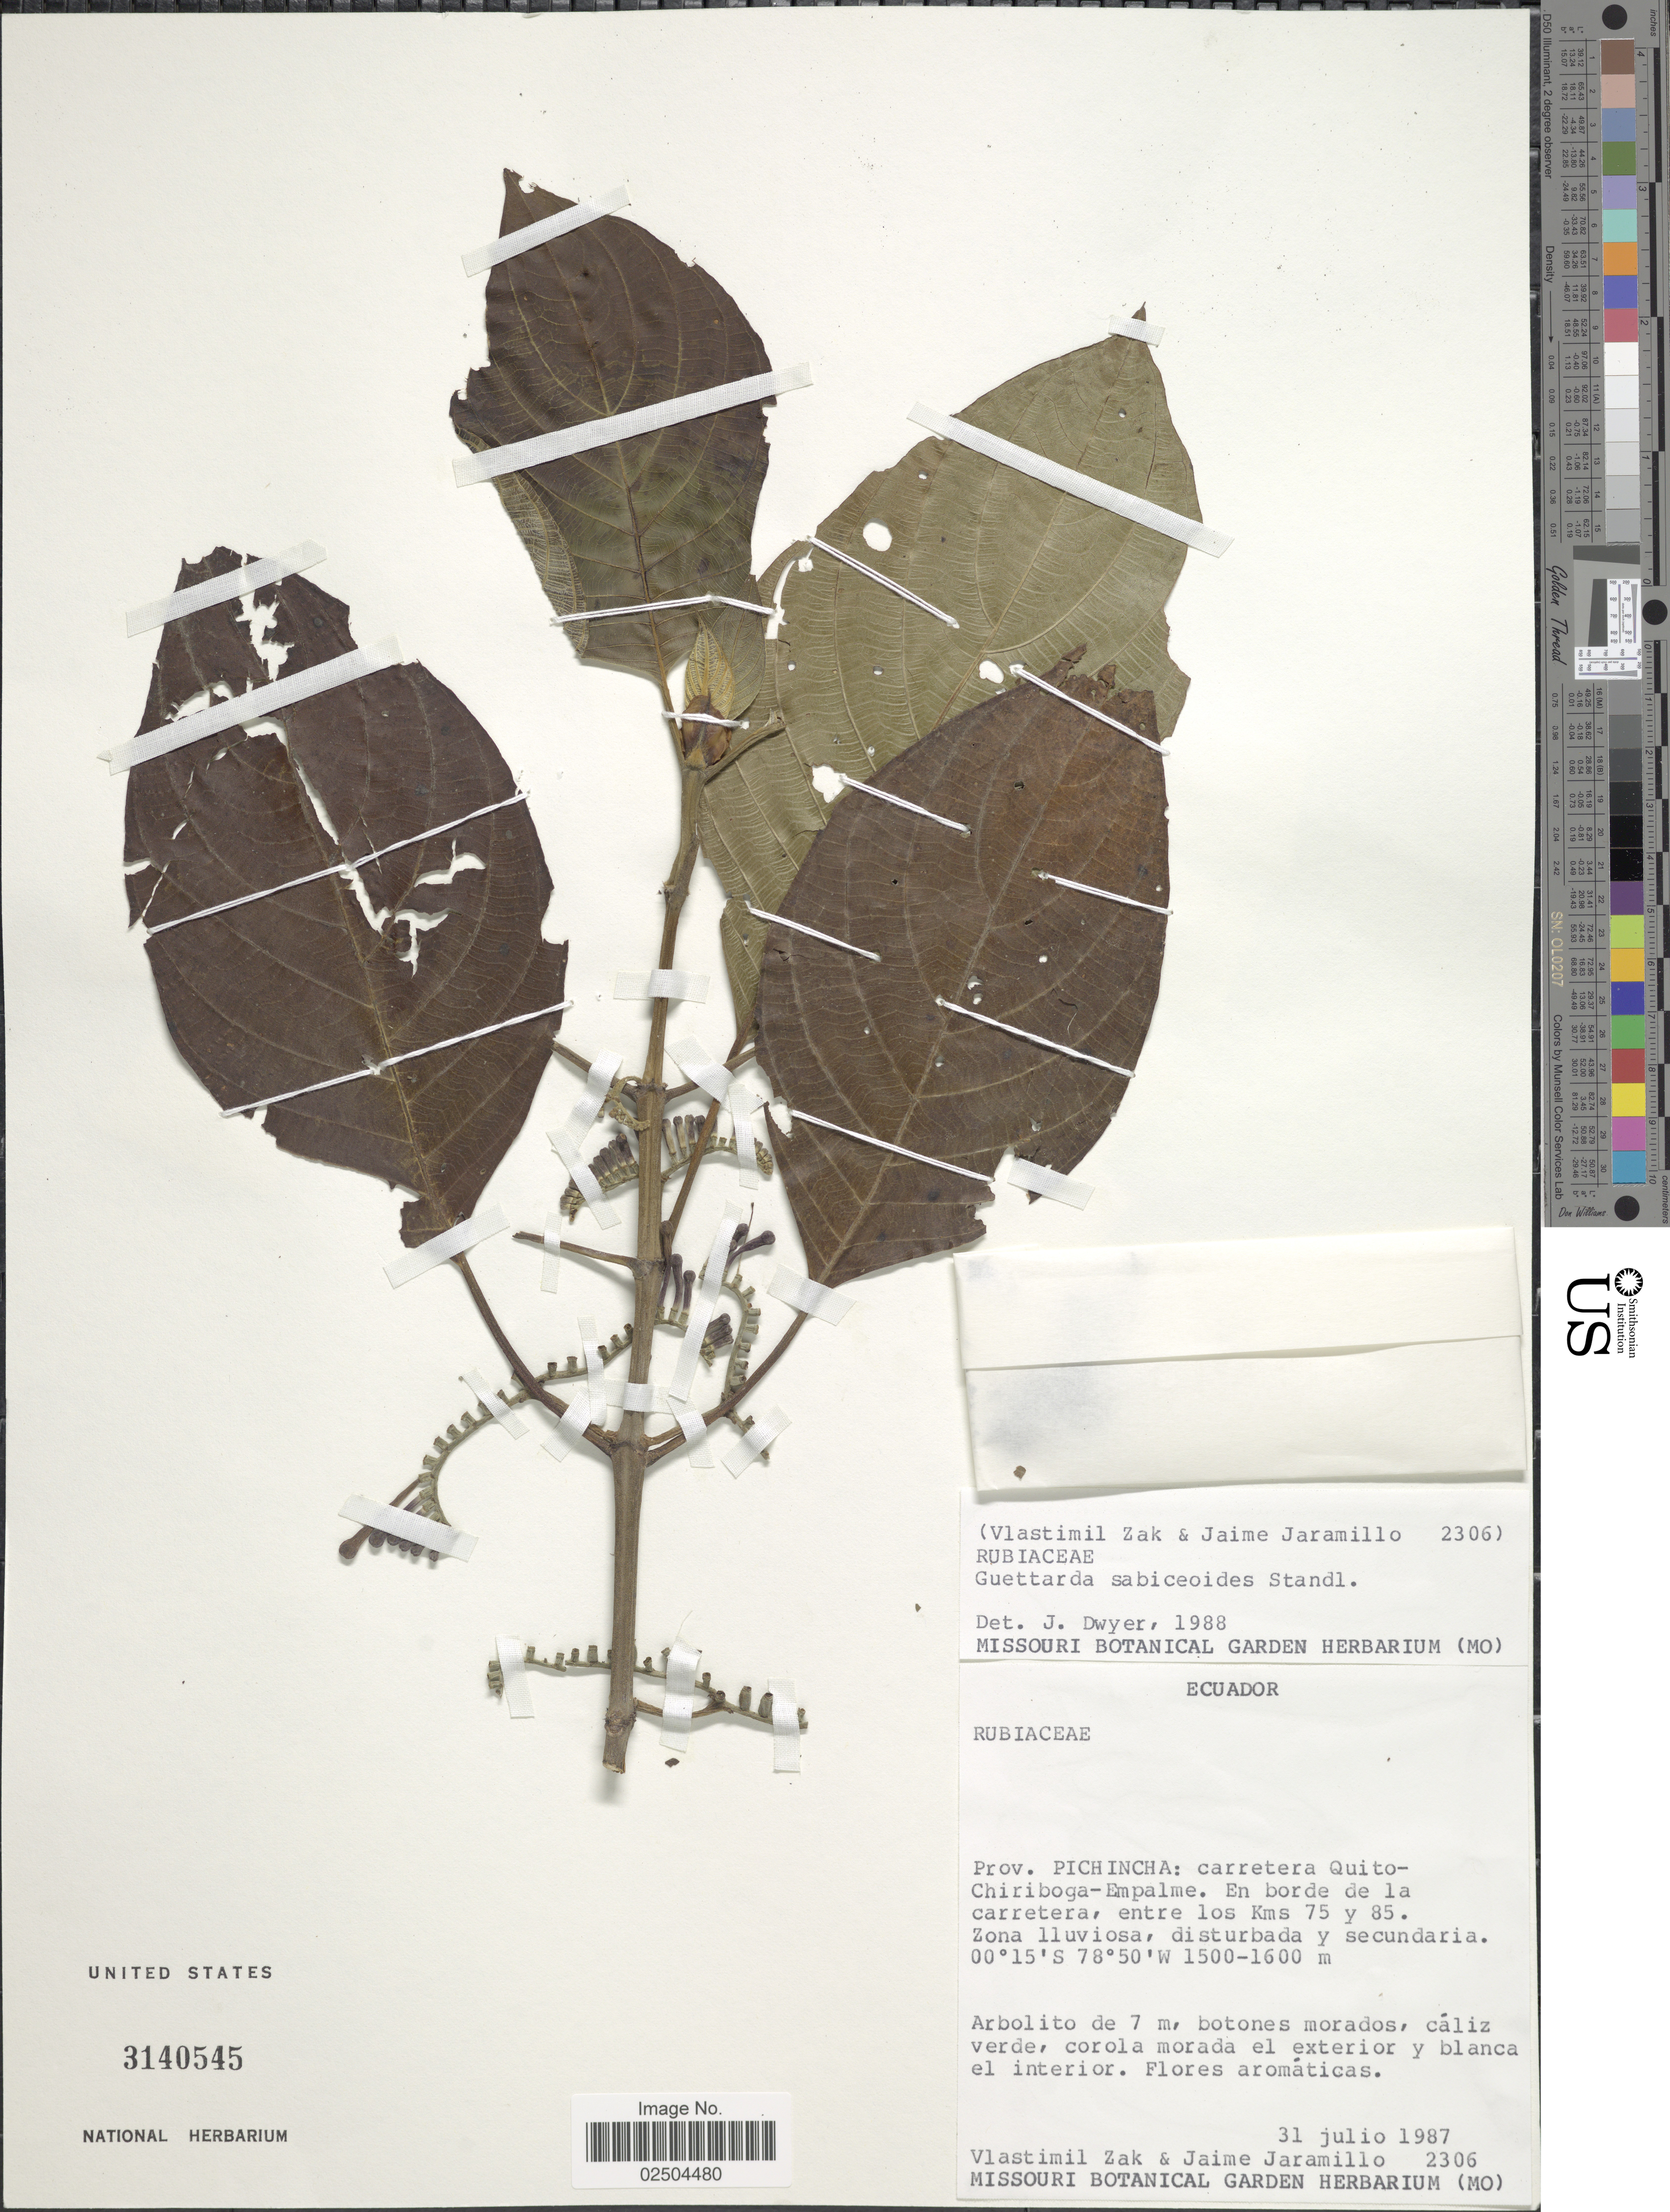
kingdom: Plantae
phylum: Tracheophyta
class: Magnoliopsida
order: Gentianales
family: Rubiaceae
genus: Guettarda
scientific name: Guettarda crispiflora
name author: Vahl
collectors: V. Zak & J. Jaramillo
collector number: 2306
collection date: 1987-07-31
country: Ecuador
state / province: Pichincha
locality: Prov. Pichincha: Carretera Quito-Chiriboga-Empalme, En bord de la carretera, entre los Kms 75 y 85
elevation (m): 1500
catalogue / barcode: US 3140545